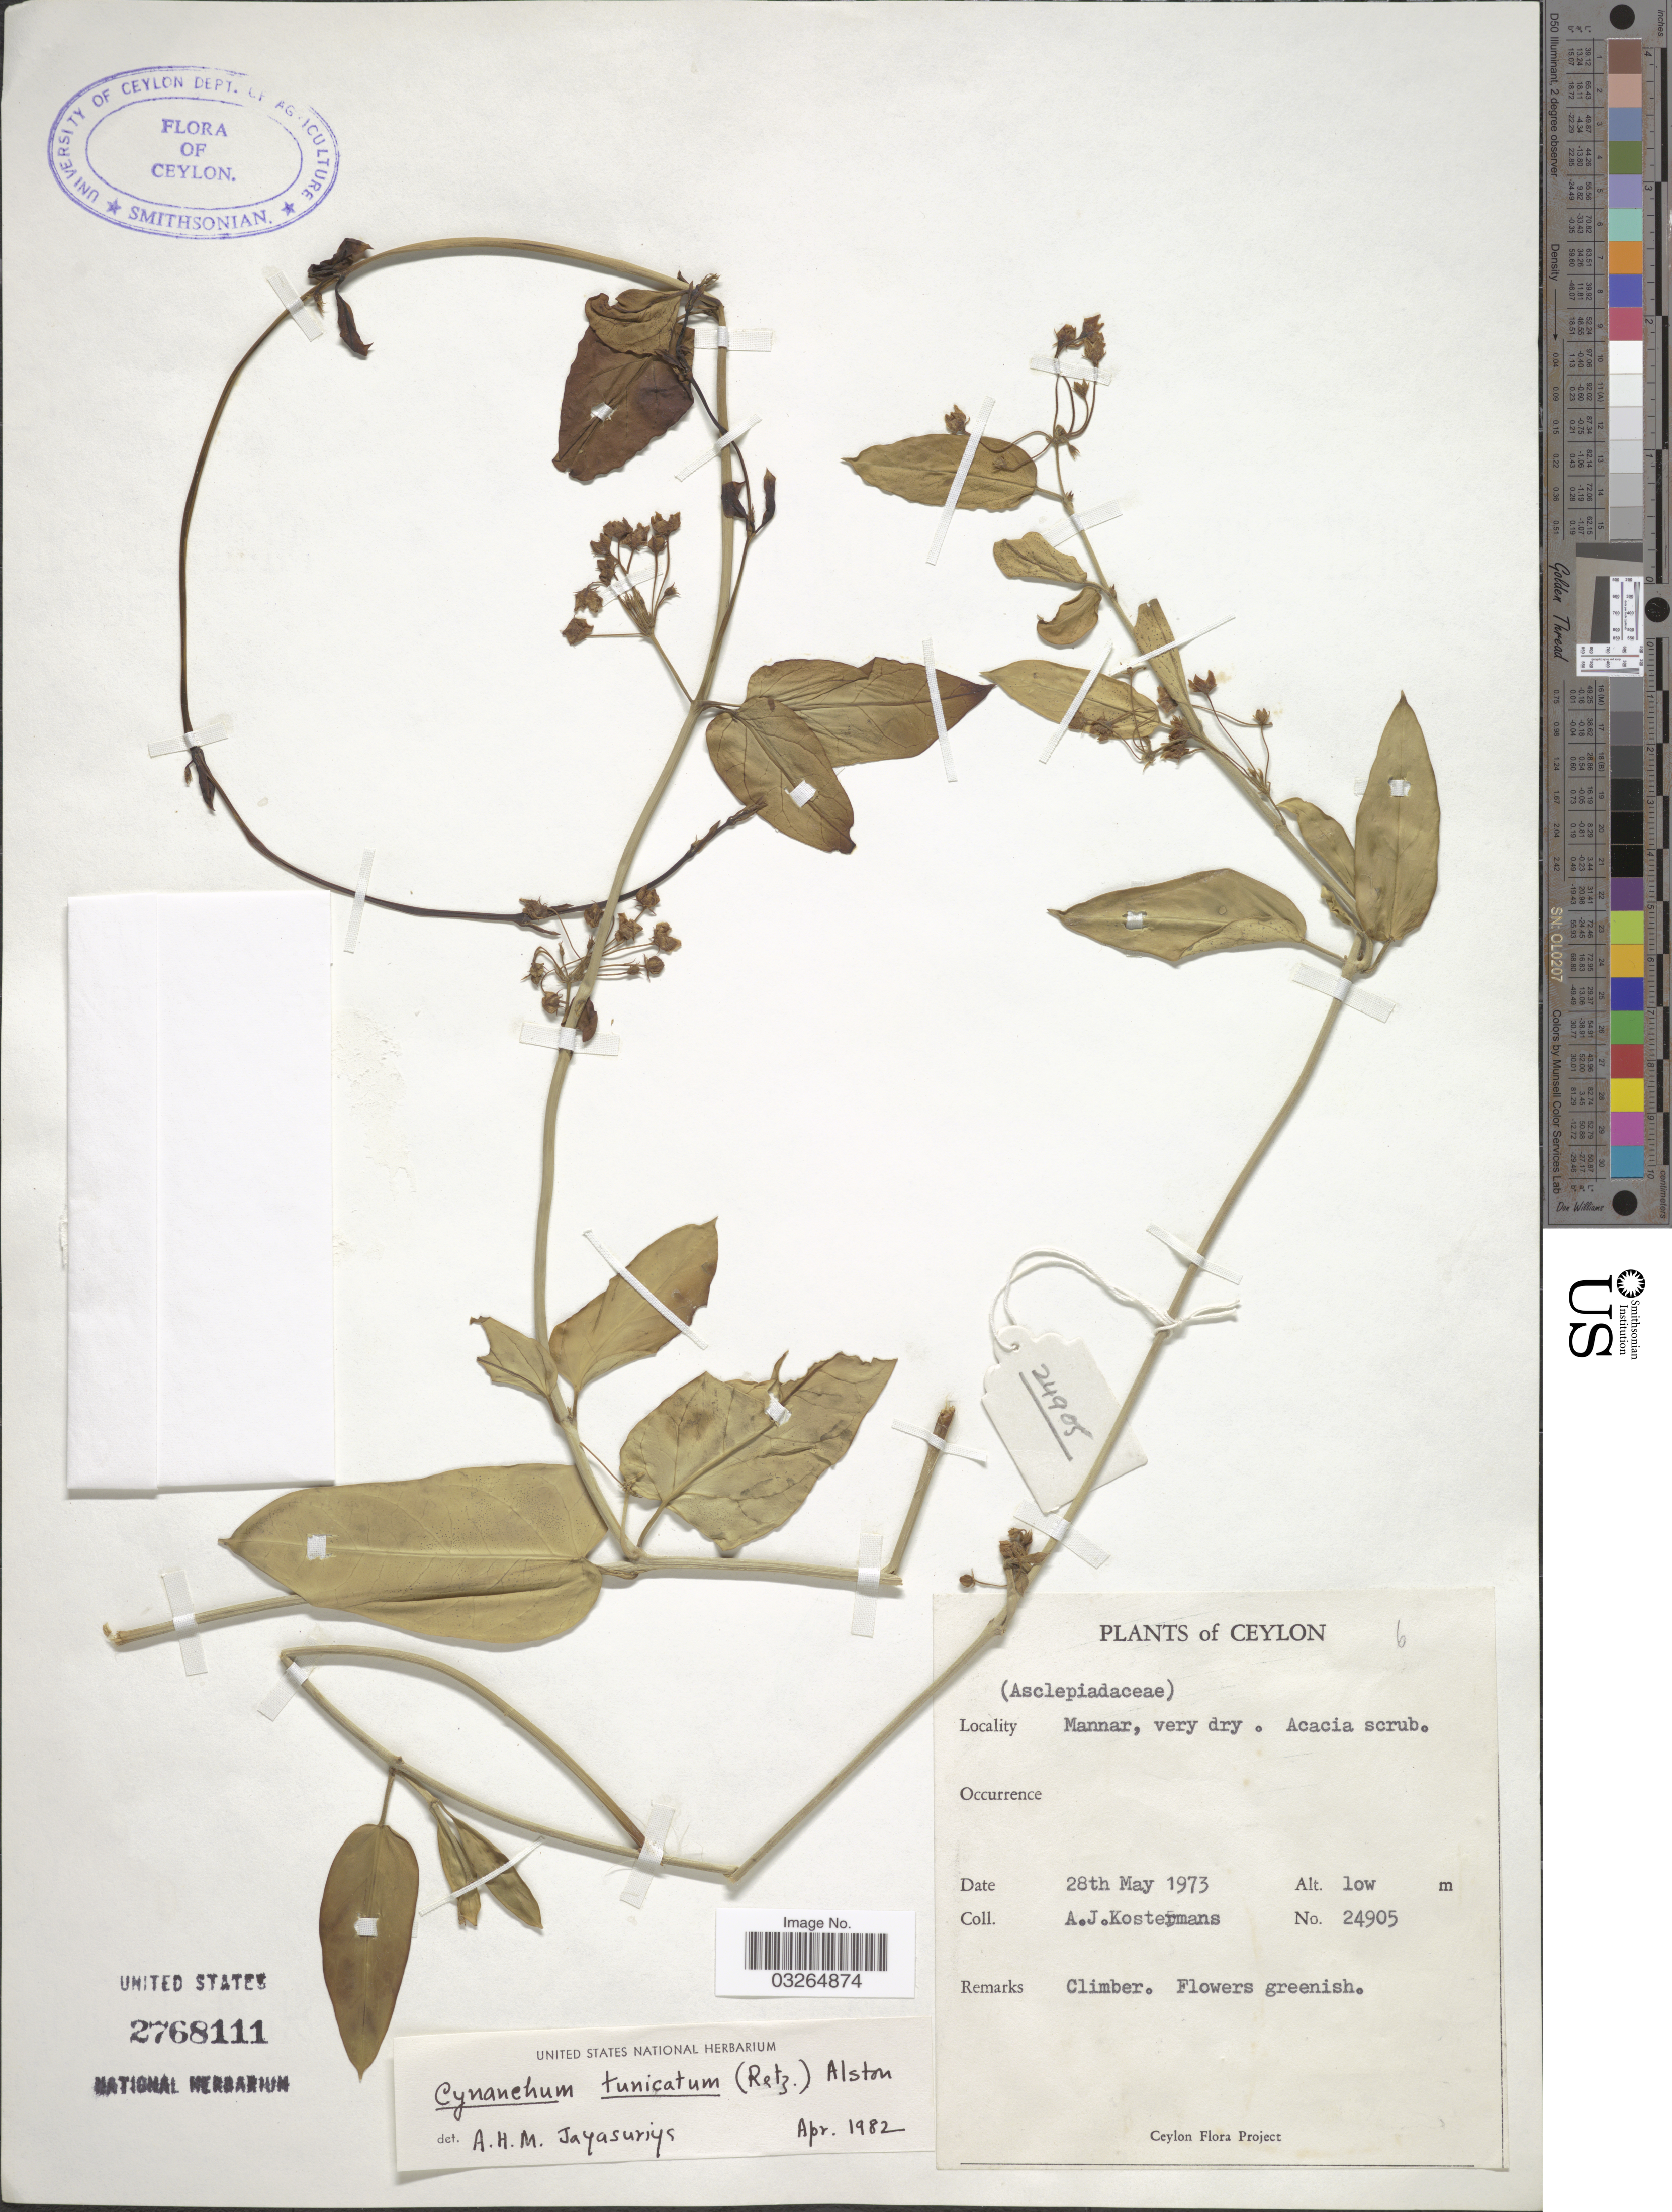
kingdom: Plantae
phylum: Tracheophyta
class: Magnoliopsida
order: Gentianales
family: Apocynaceae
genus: Cynanchum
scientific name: Cynanchum tunicatum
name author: (Retz.) Alston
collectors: A. J. G. Kostermans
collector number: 24905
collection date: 1973-05-28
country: Sri Lanka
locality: Ceylon. Mannar.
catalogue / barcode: US 2768111